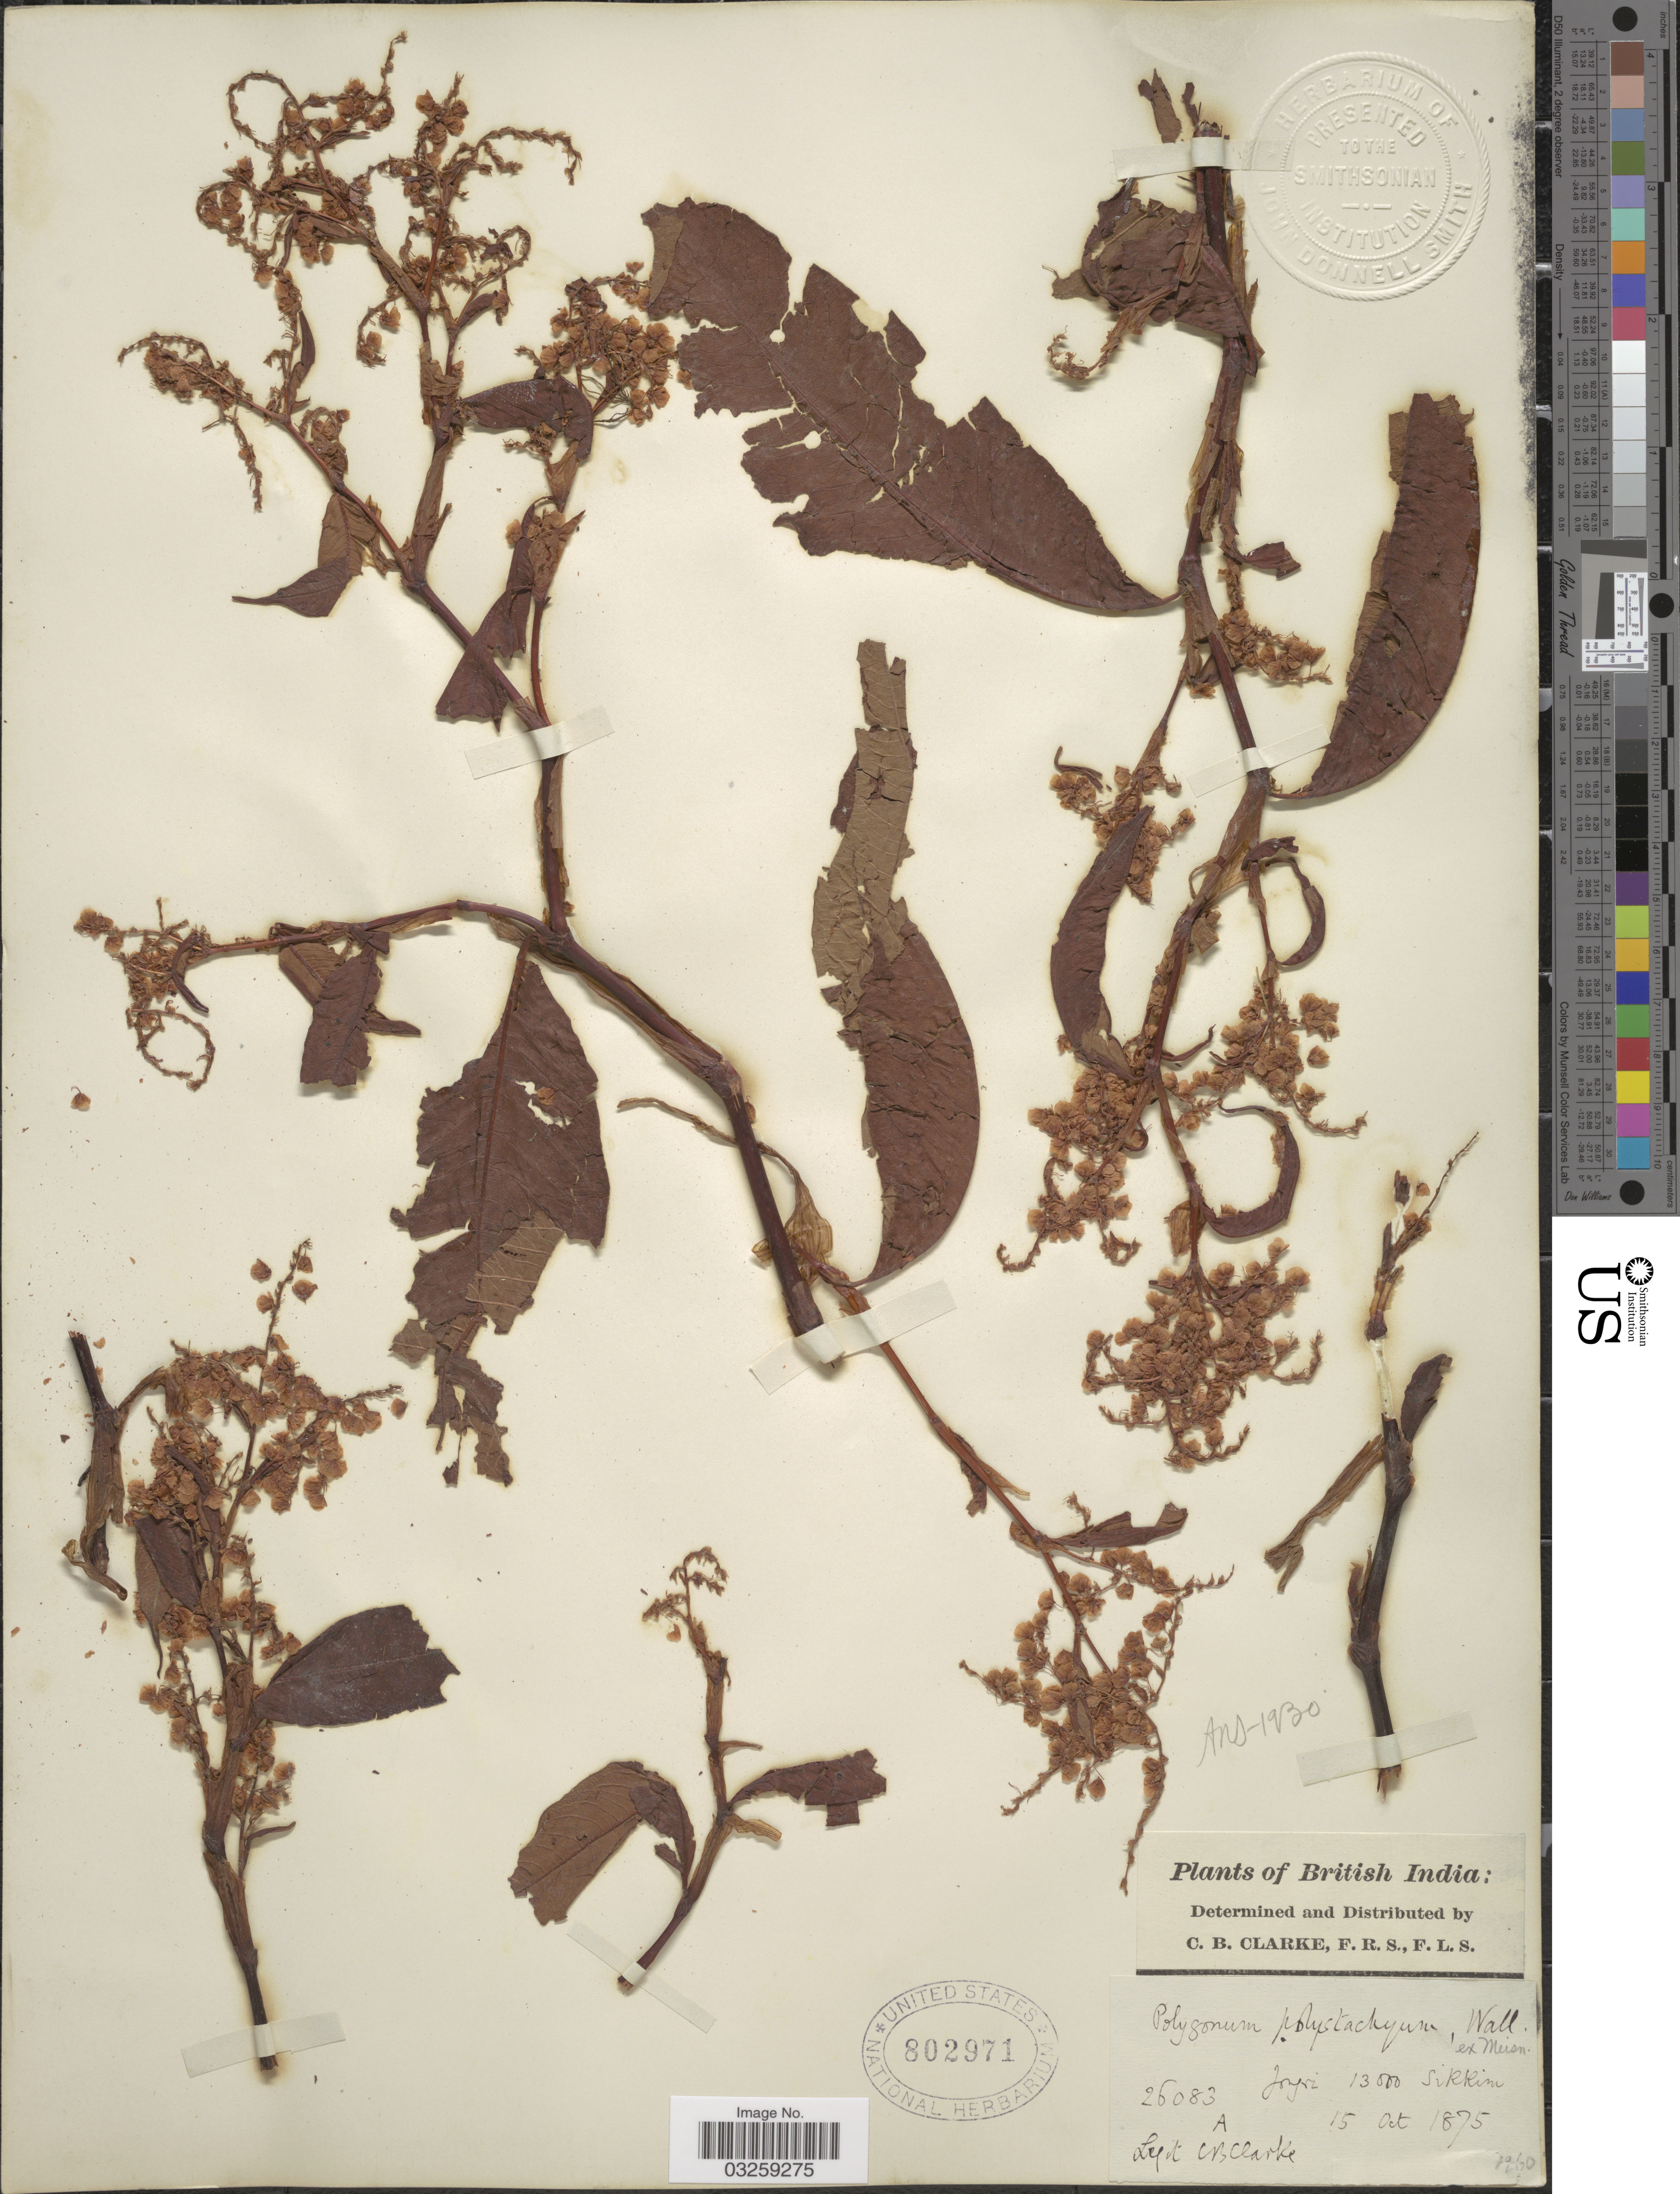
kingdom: Plantae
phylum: Tracheophyta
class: Magnoliopsida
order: Caryophyllales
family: Polygonaceae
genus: Koenigia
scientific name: Koenigia polystachya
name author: (Wall. ex Meisn.) T.M. Schust. & Reveal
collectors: C. B. Clarke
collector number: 26083A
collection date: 1875-10-15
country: India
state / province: Sikkim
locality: British India. Jongri.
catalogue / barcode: US 802971